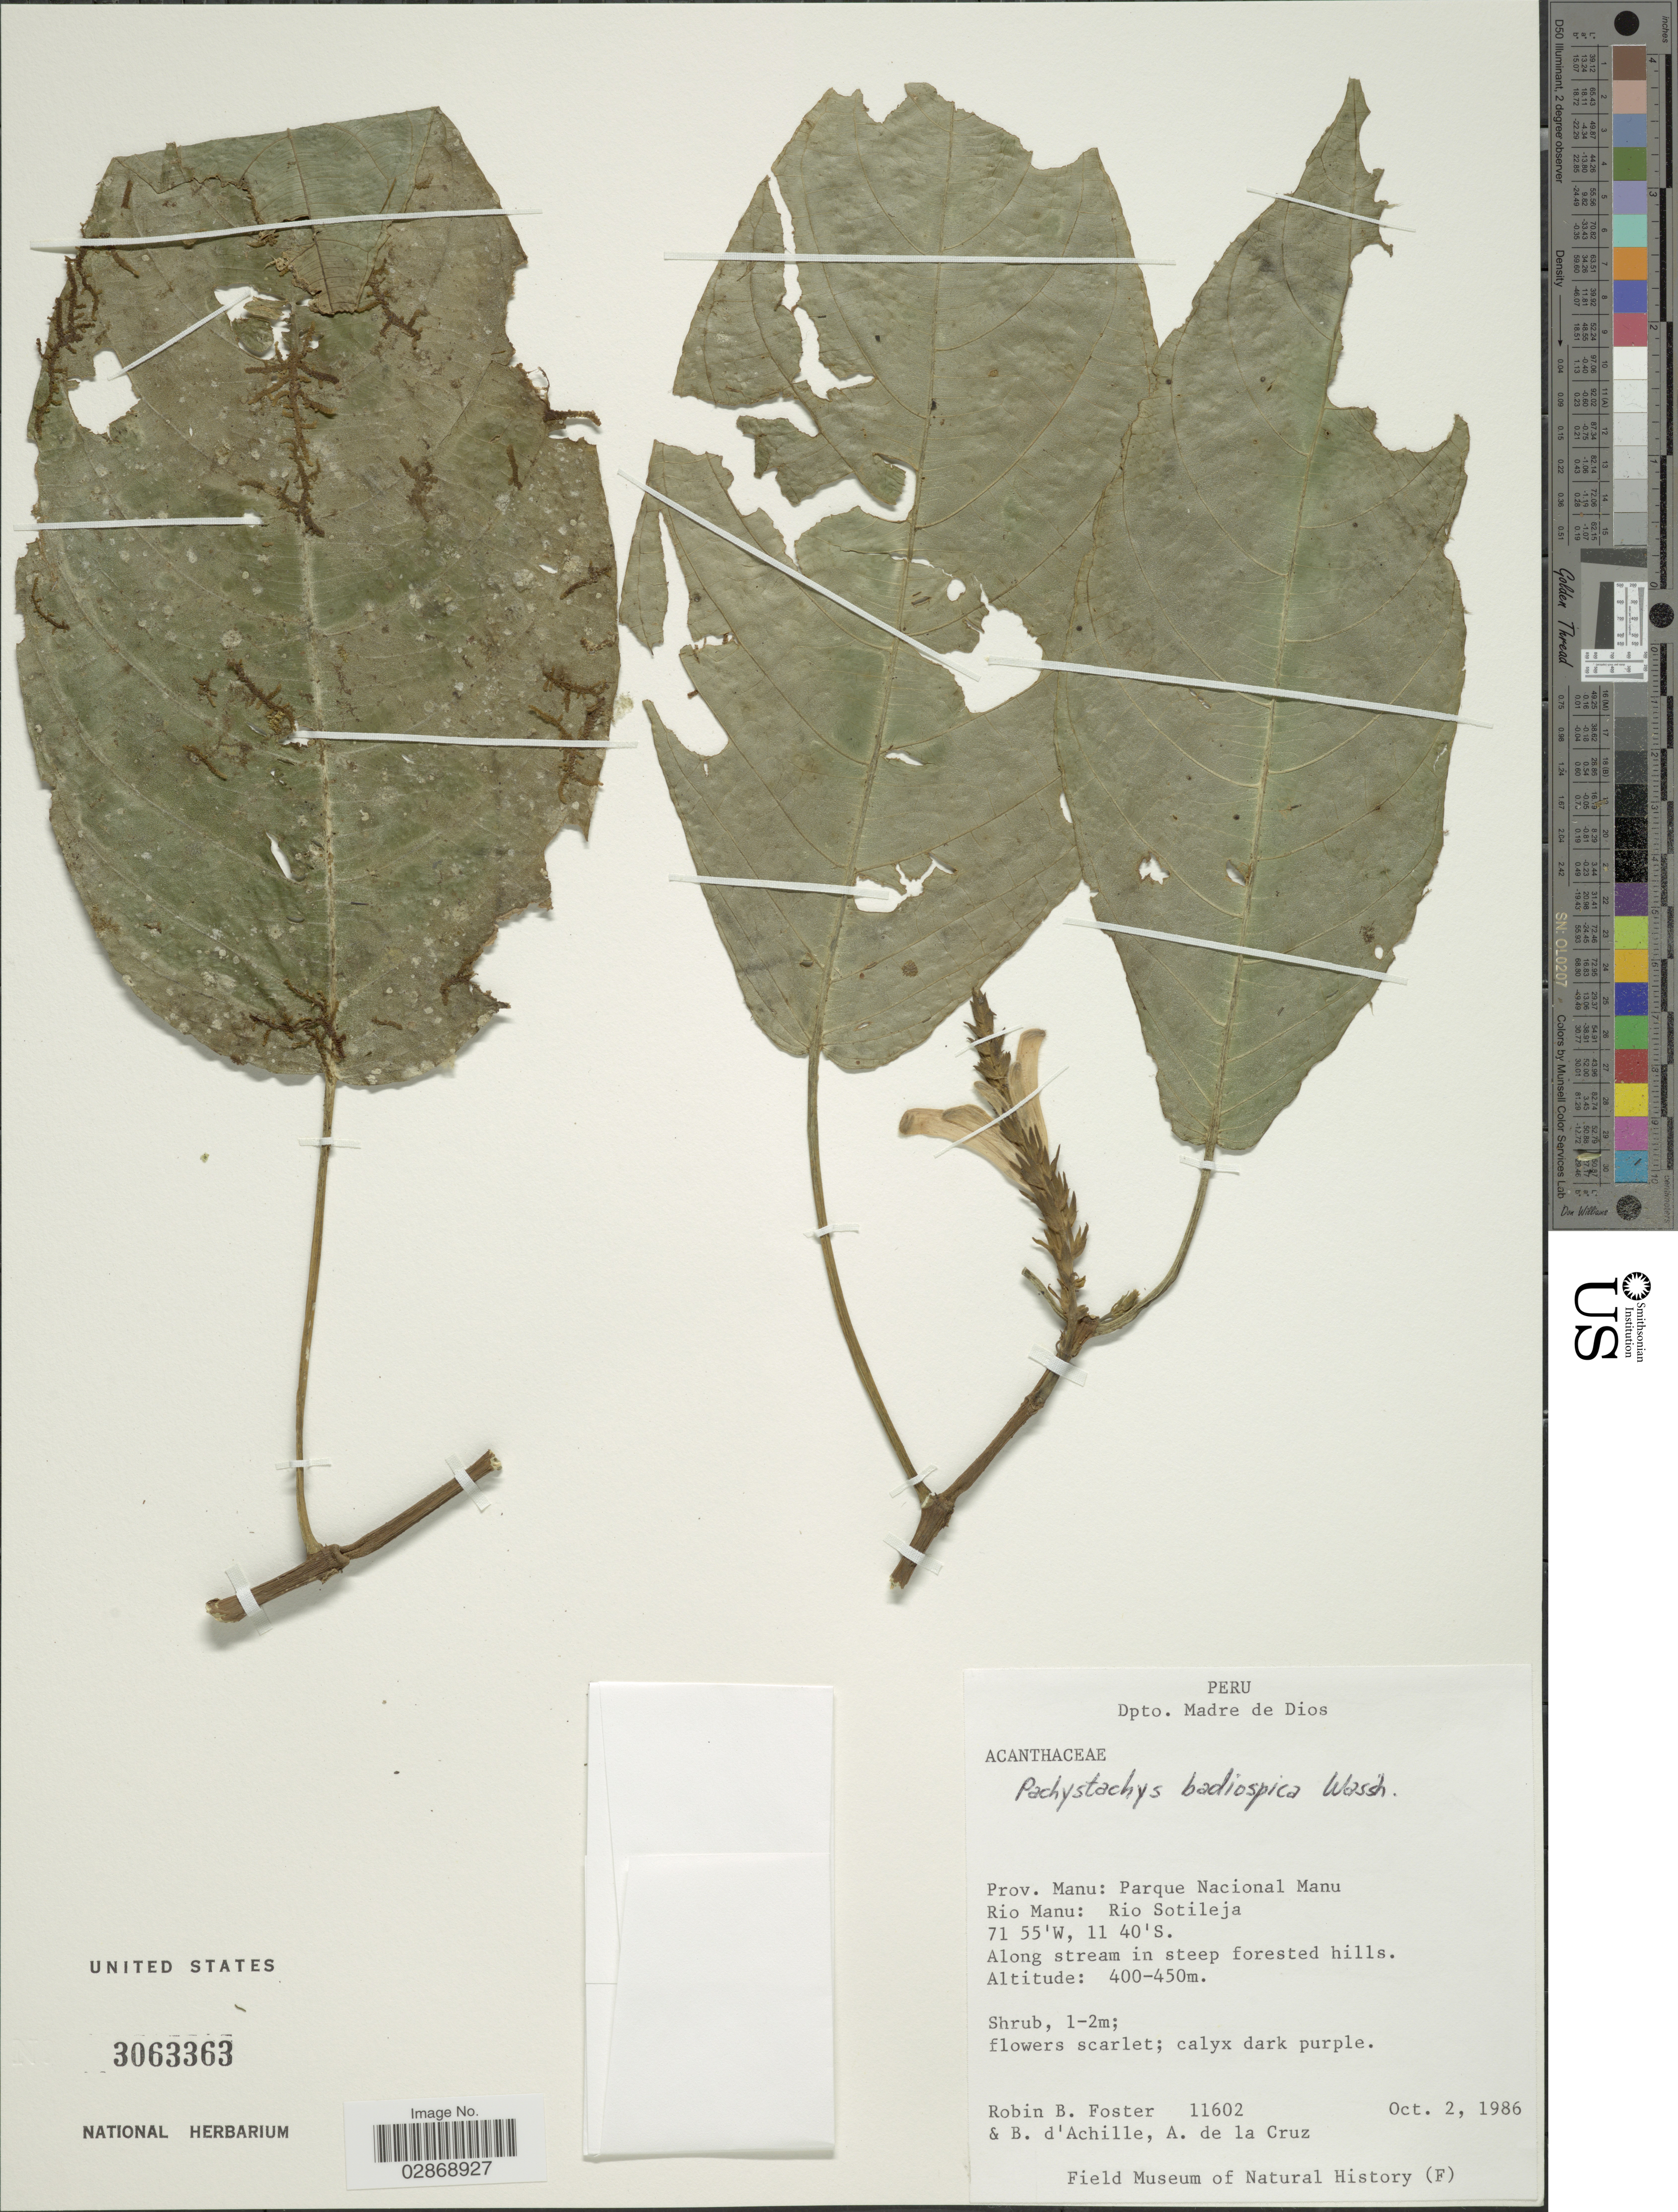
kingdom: Plantae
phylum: Tracheophyta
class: Magnoliopsida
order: Lamiales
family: Acanthaceae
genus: Pachystachys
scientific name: Pachystachys badiospica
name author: Wassh.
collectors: R. B. Foster, B. d'Achille & A. de la Cruz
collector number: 11602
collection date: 1986-10-02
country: Peru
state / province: Madre de Dios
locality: Dpto. Madre de Dios. Prov. Manu: Parque Nacional Manu. Rio Manu: Rio Sotileja.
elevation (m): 400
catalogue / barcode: US 3063363